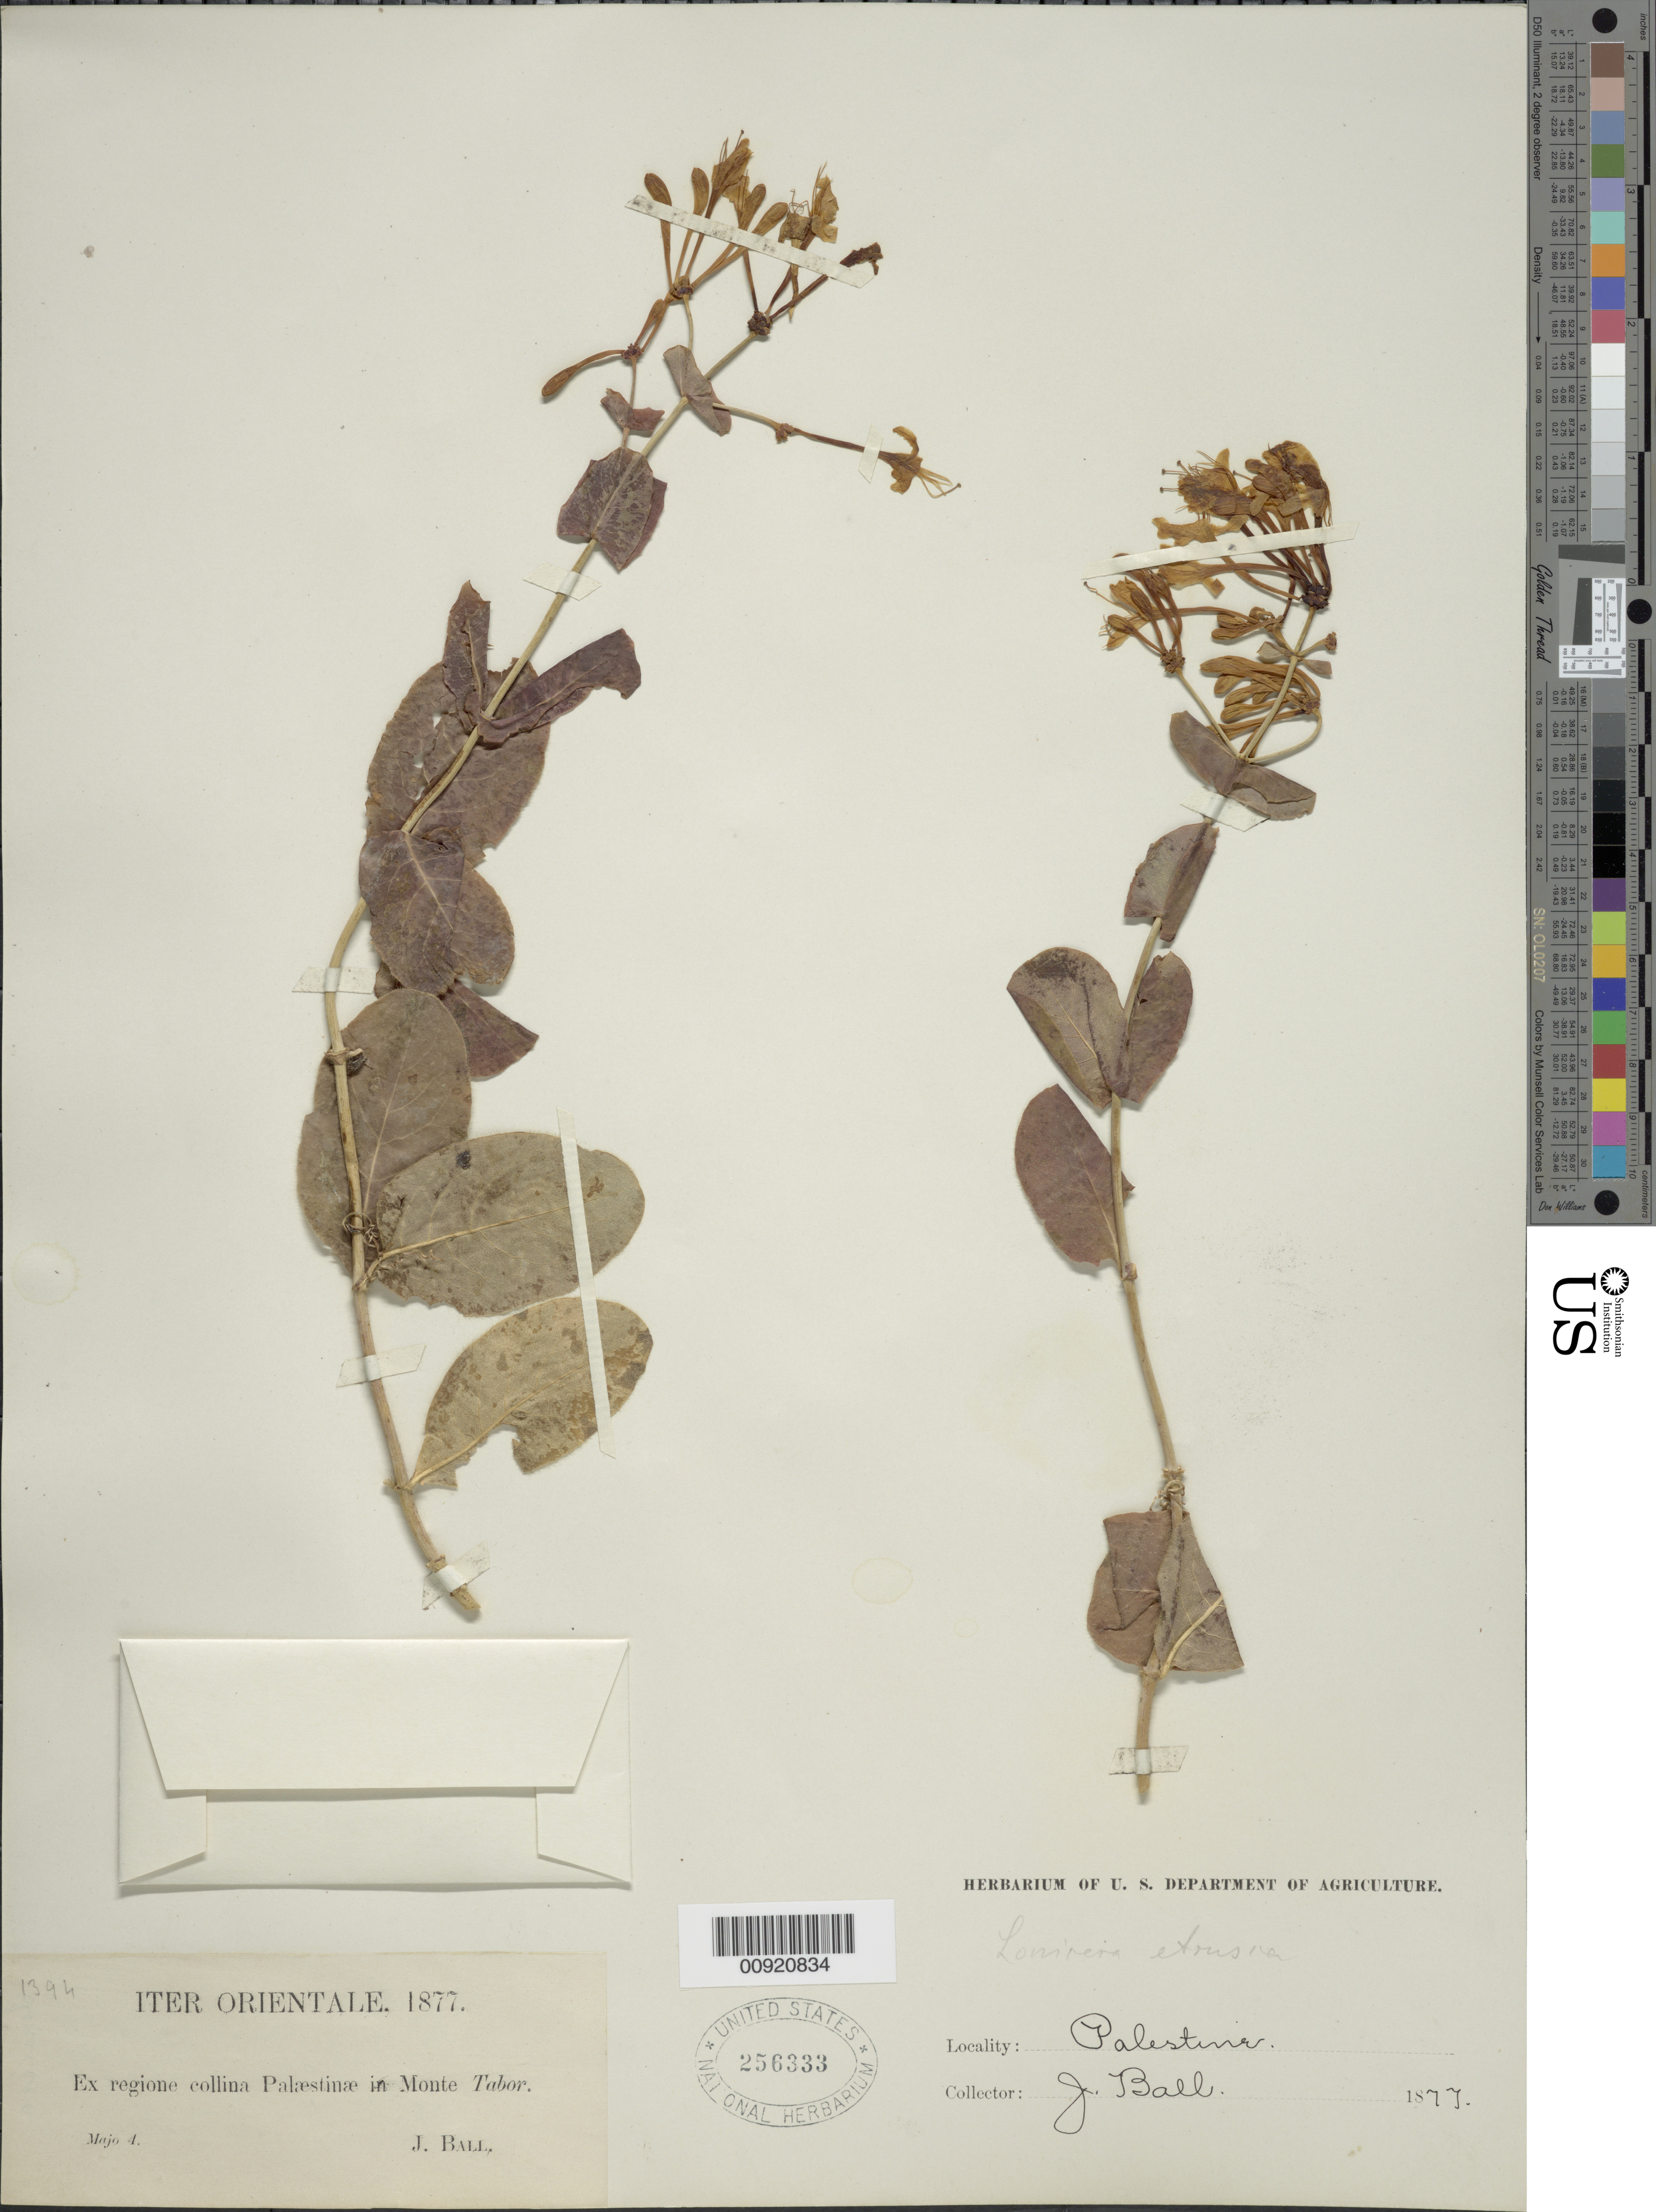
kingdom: Plantae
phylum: Tracheophyta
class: Magnoliopsida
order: Dipsacales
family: Caprifoliaceae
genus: Lonicera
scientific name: Lonicera etrusca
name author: Santi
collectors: J. Ball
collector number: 1394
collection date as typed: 04 May 1877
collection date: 1877-05-04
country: Israel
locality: Ex regione collina Palaestinae in Monte Tabor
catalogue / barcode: US 256333